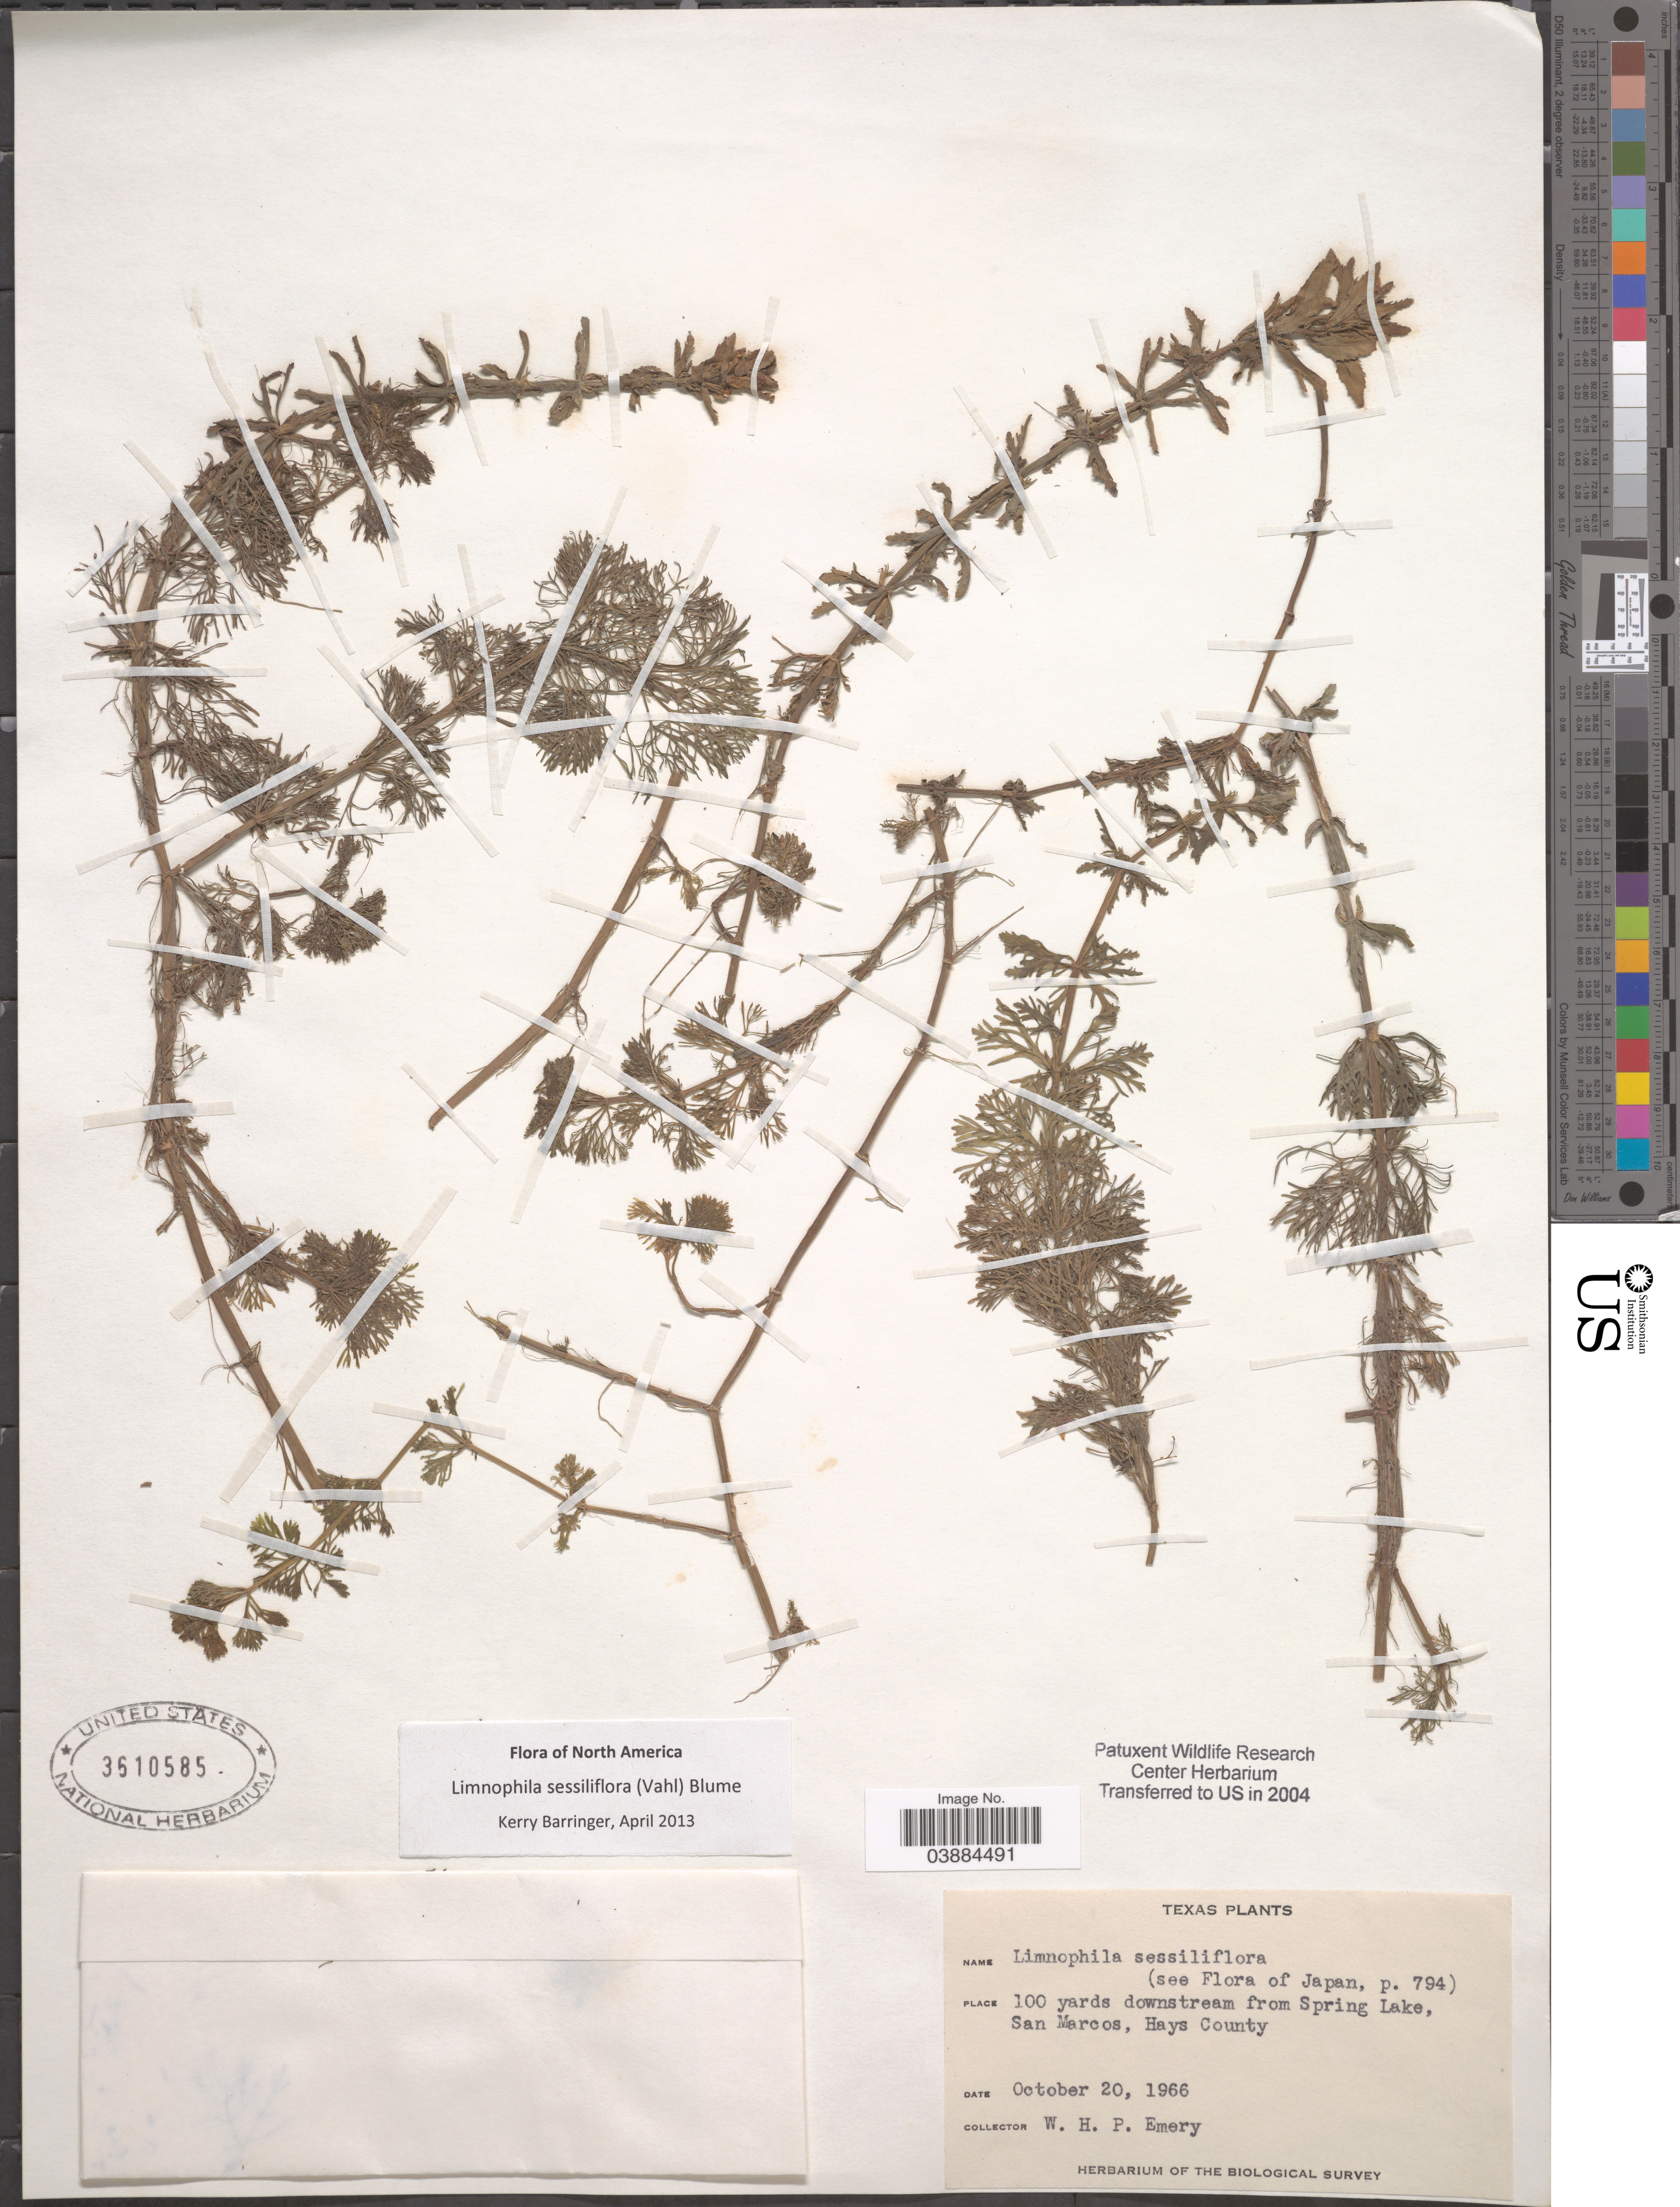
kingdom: Plantae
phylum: Tracheophyta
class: Magnoliopsida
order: Lamiales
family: Plantaginaceae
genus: Limnophila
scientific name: Limnophila sessiliflora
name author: (Vahl) Blume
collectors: W. Emery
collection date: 1966-10-20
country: United States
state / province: Texas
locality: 100 yards downstream from Spring Lake, San Marcos, Hays County.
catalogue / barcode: US 3610585